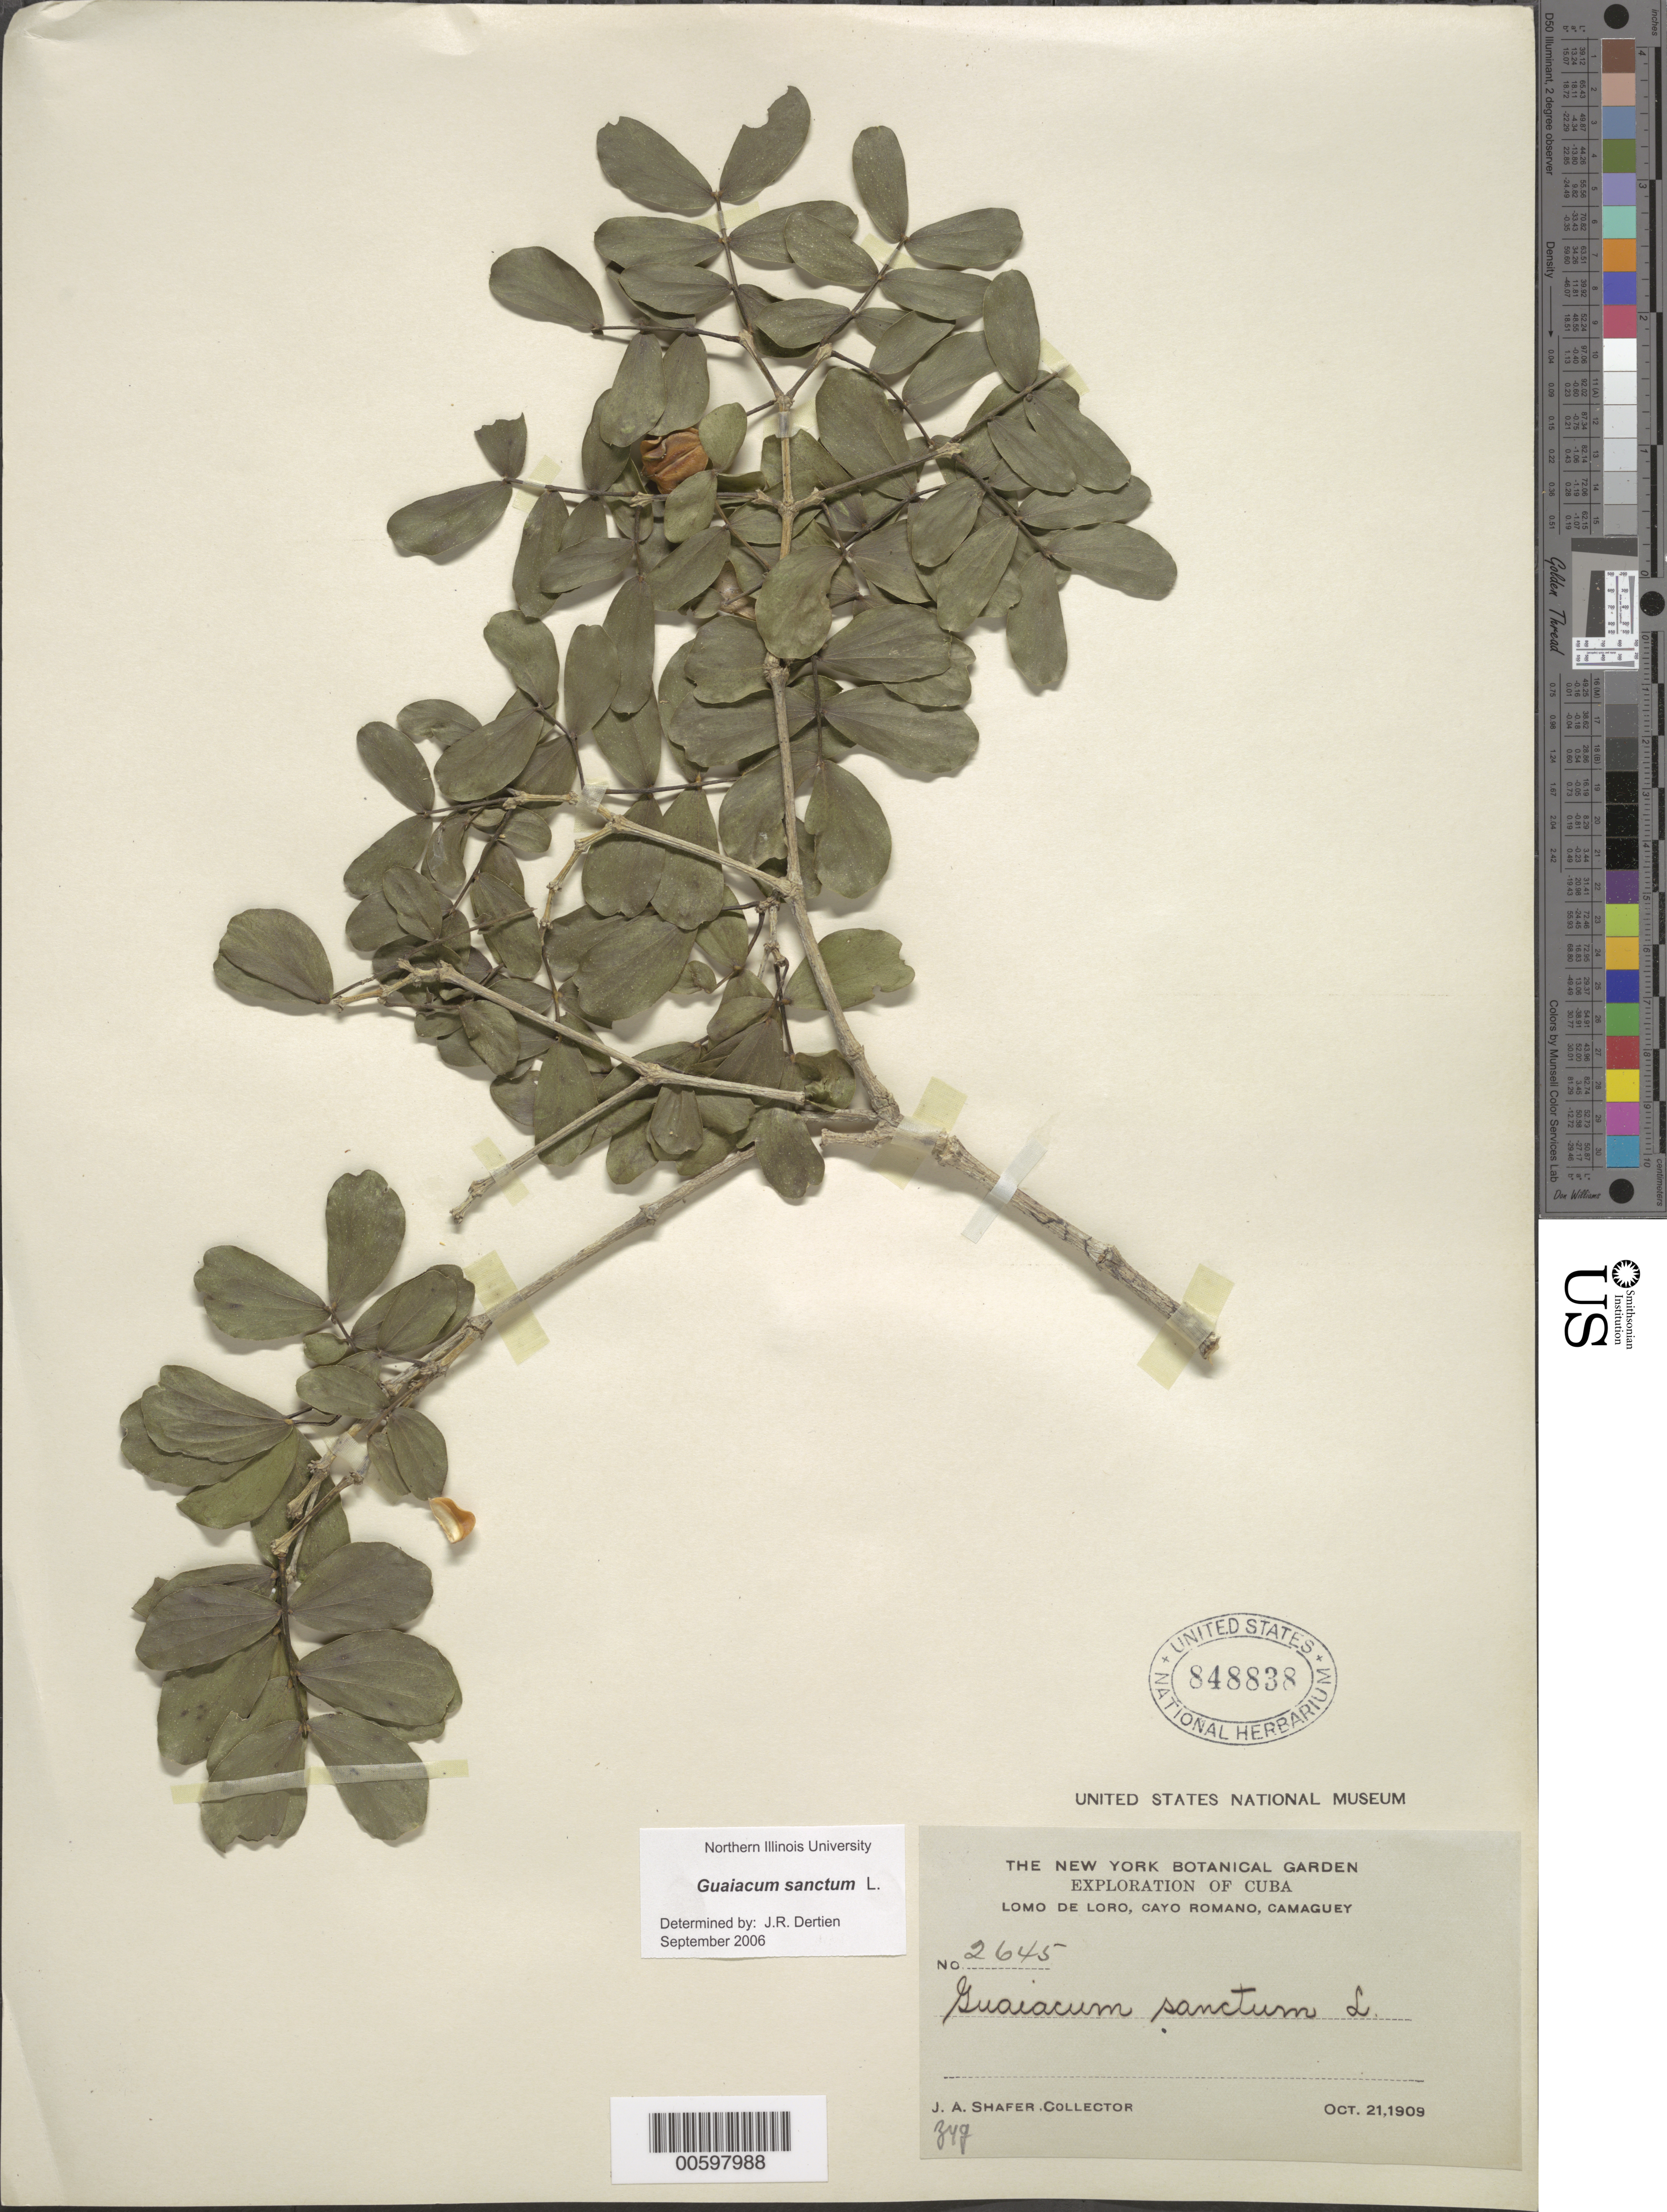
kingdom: Plantae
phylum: Tracheophyta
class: Magnoliopsida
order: Zygophyllales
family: Zygophyllaceae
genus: Guaiacum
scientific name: Guaiacum sanctum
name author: L.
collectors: J. A. Shafer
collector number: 2645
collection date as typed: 21 Oct 1909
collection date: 1909-10-21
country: Cuba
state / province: Camagüey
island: Greater Antilles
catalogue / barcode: US 848838